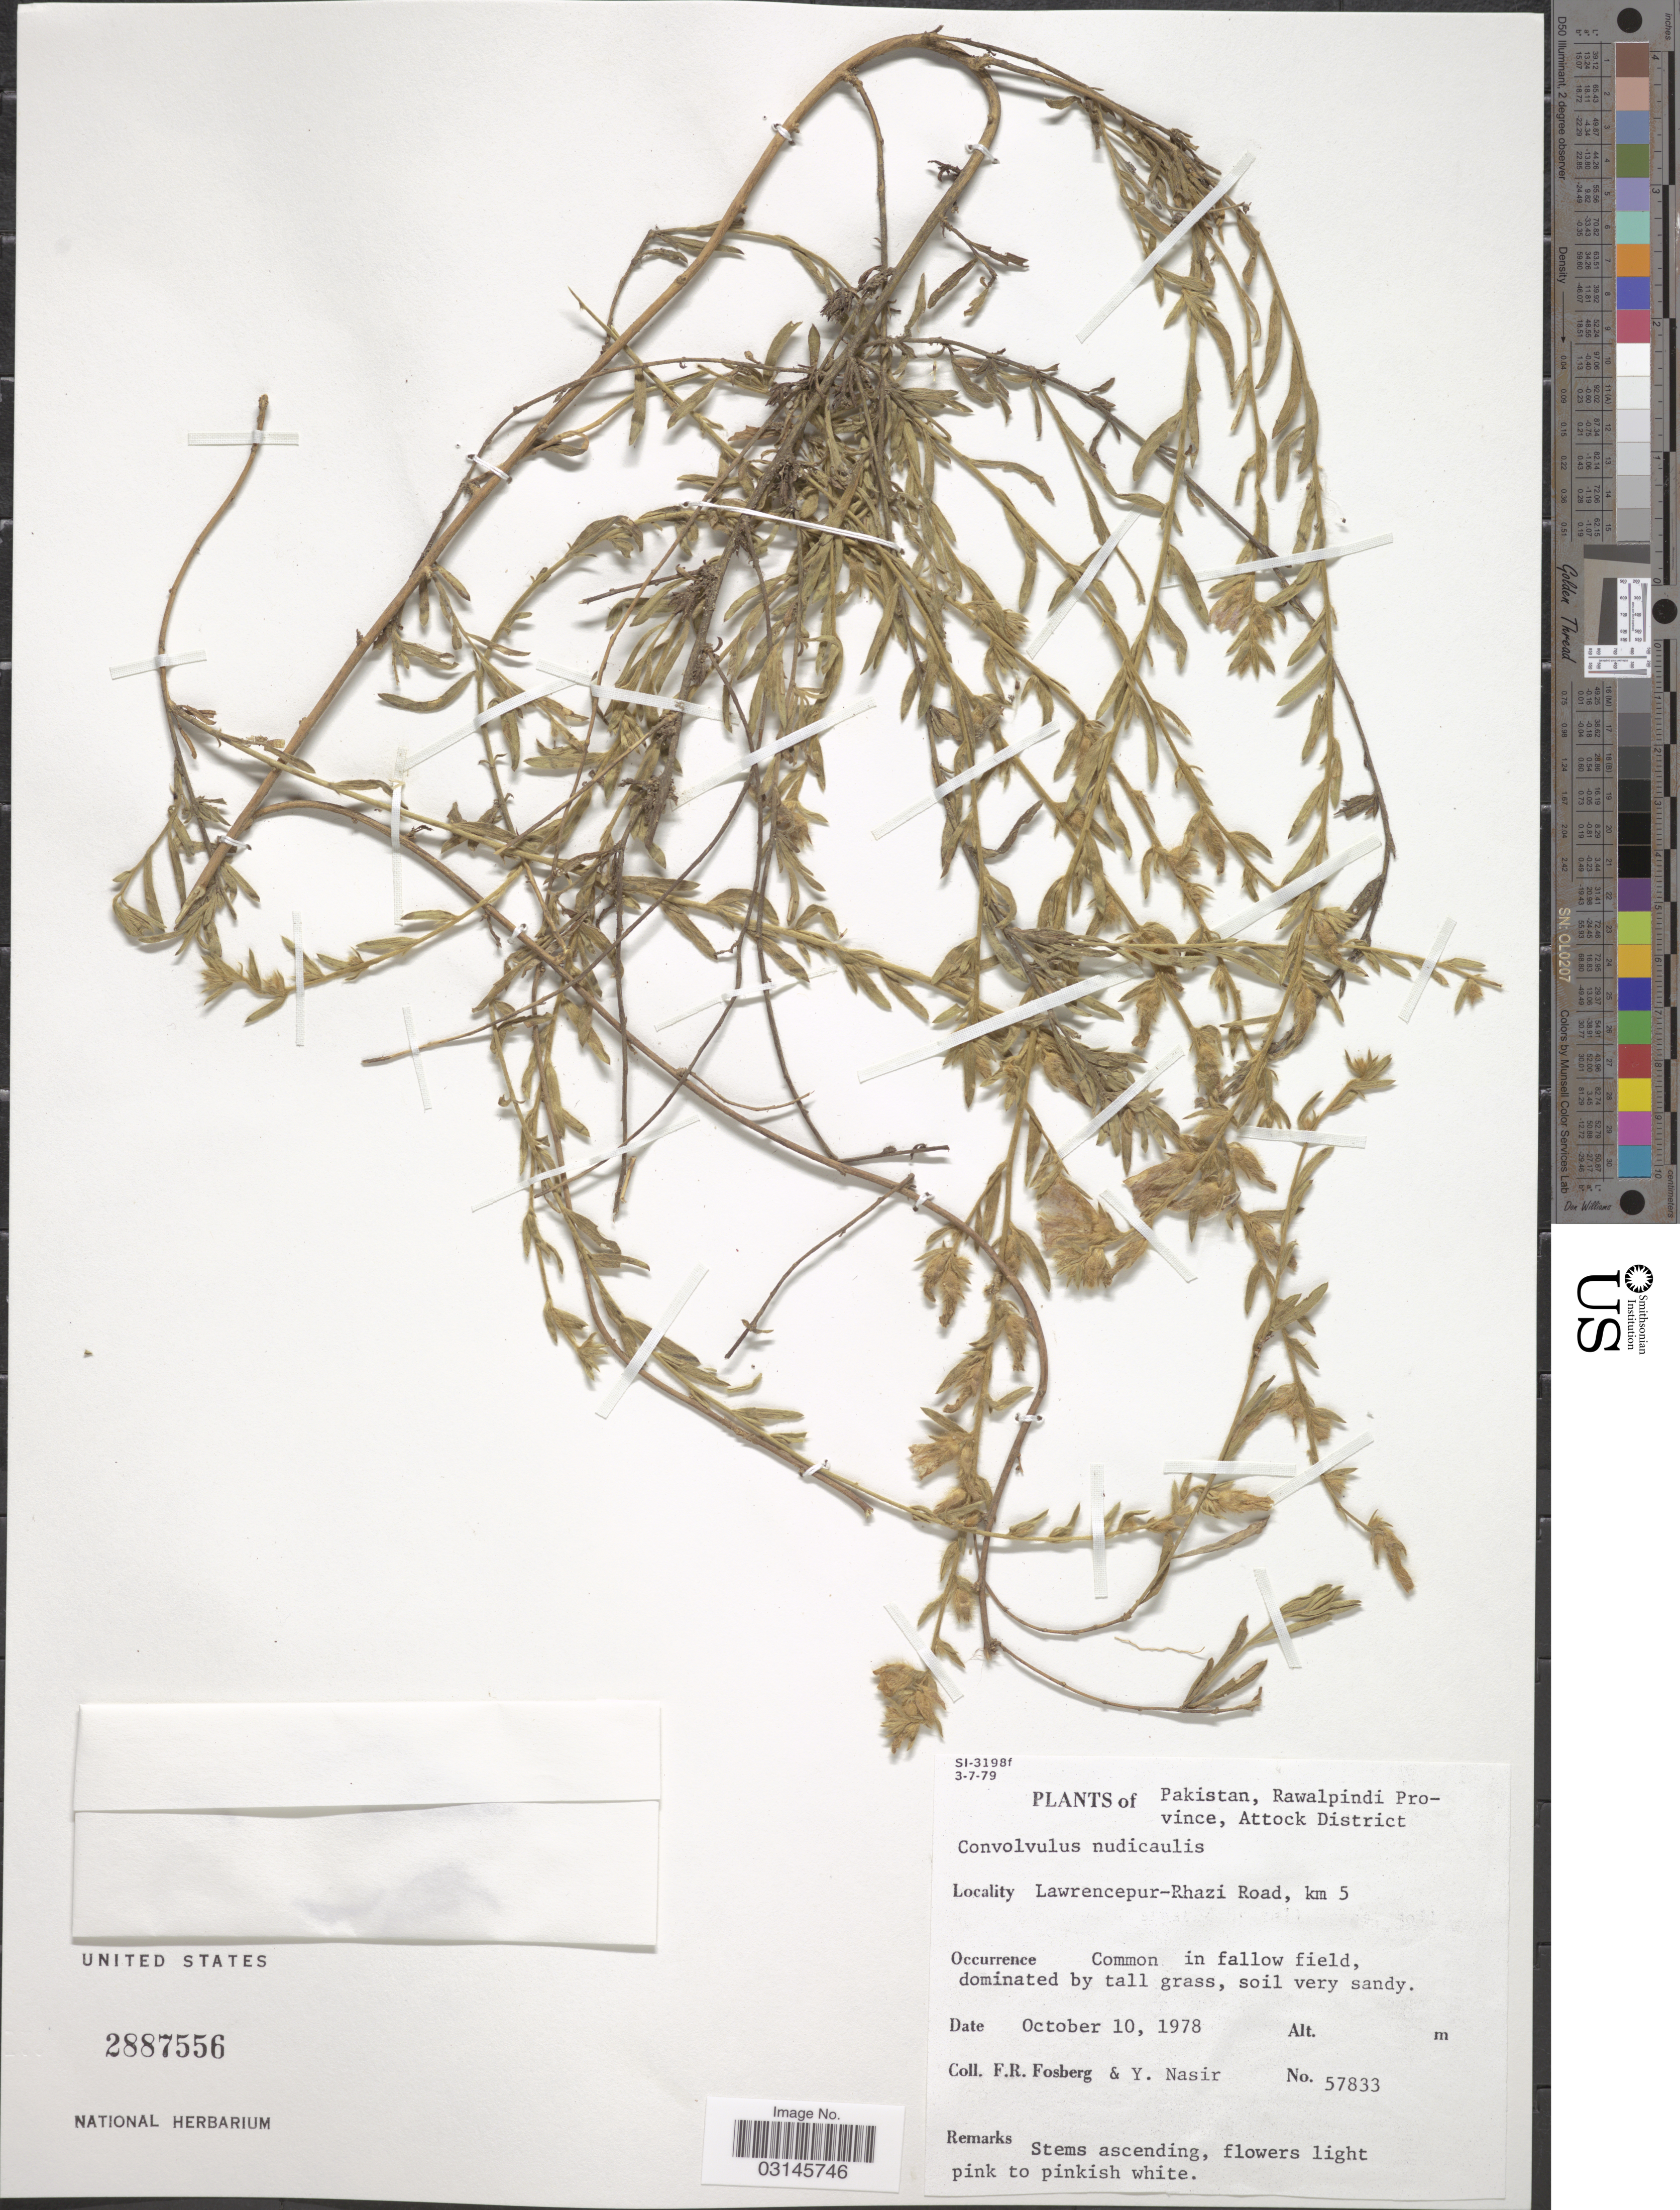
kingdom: Plantae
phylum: Tracheophyta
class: Magnoliopsida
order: Solanales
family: Convolvulaceae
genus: Convolvulus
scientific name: Convolvulus sp.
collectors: F. R. Fosberg & Y. Nasir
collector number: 57833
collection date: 1978-10-10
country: Pakistan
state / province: Punjab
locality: Rawalpindi Province, Attock District. Lawrencepur-Rhazi Road, km 5.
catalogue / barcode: US 2887556